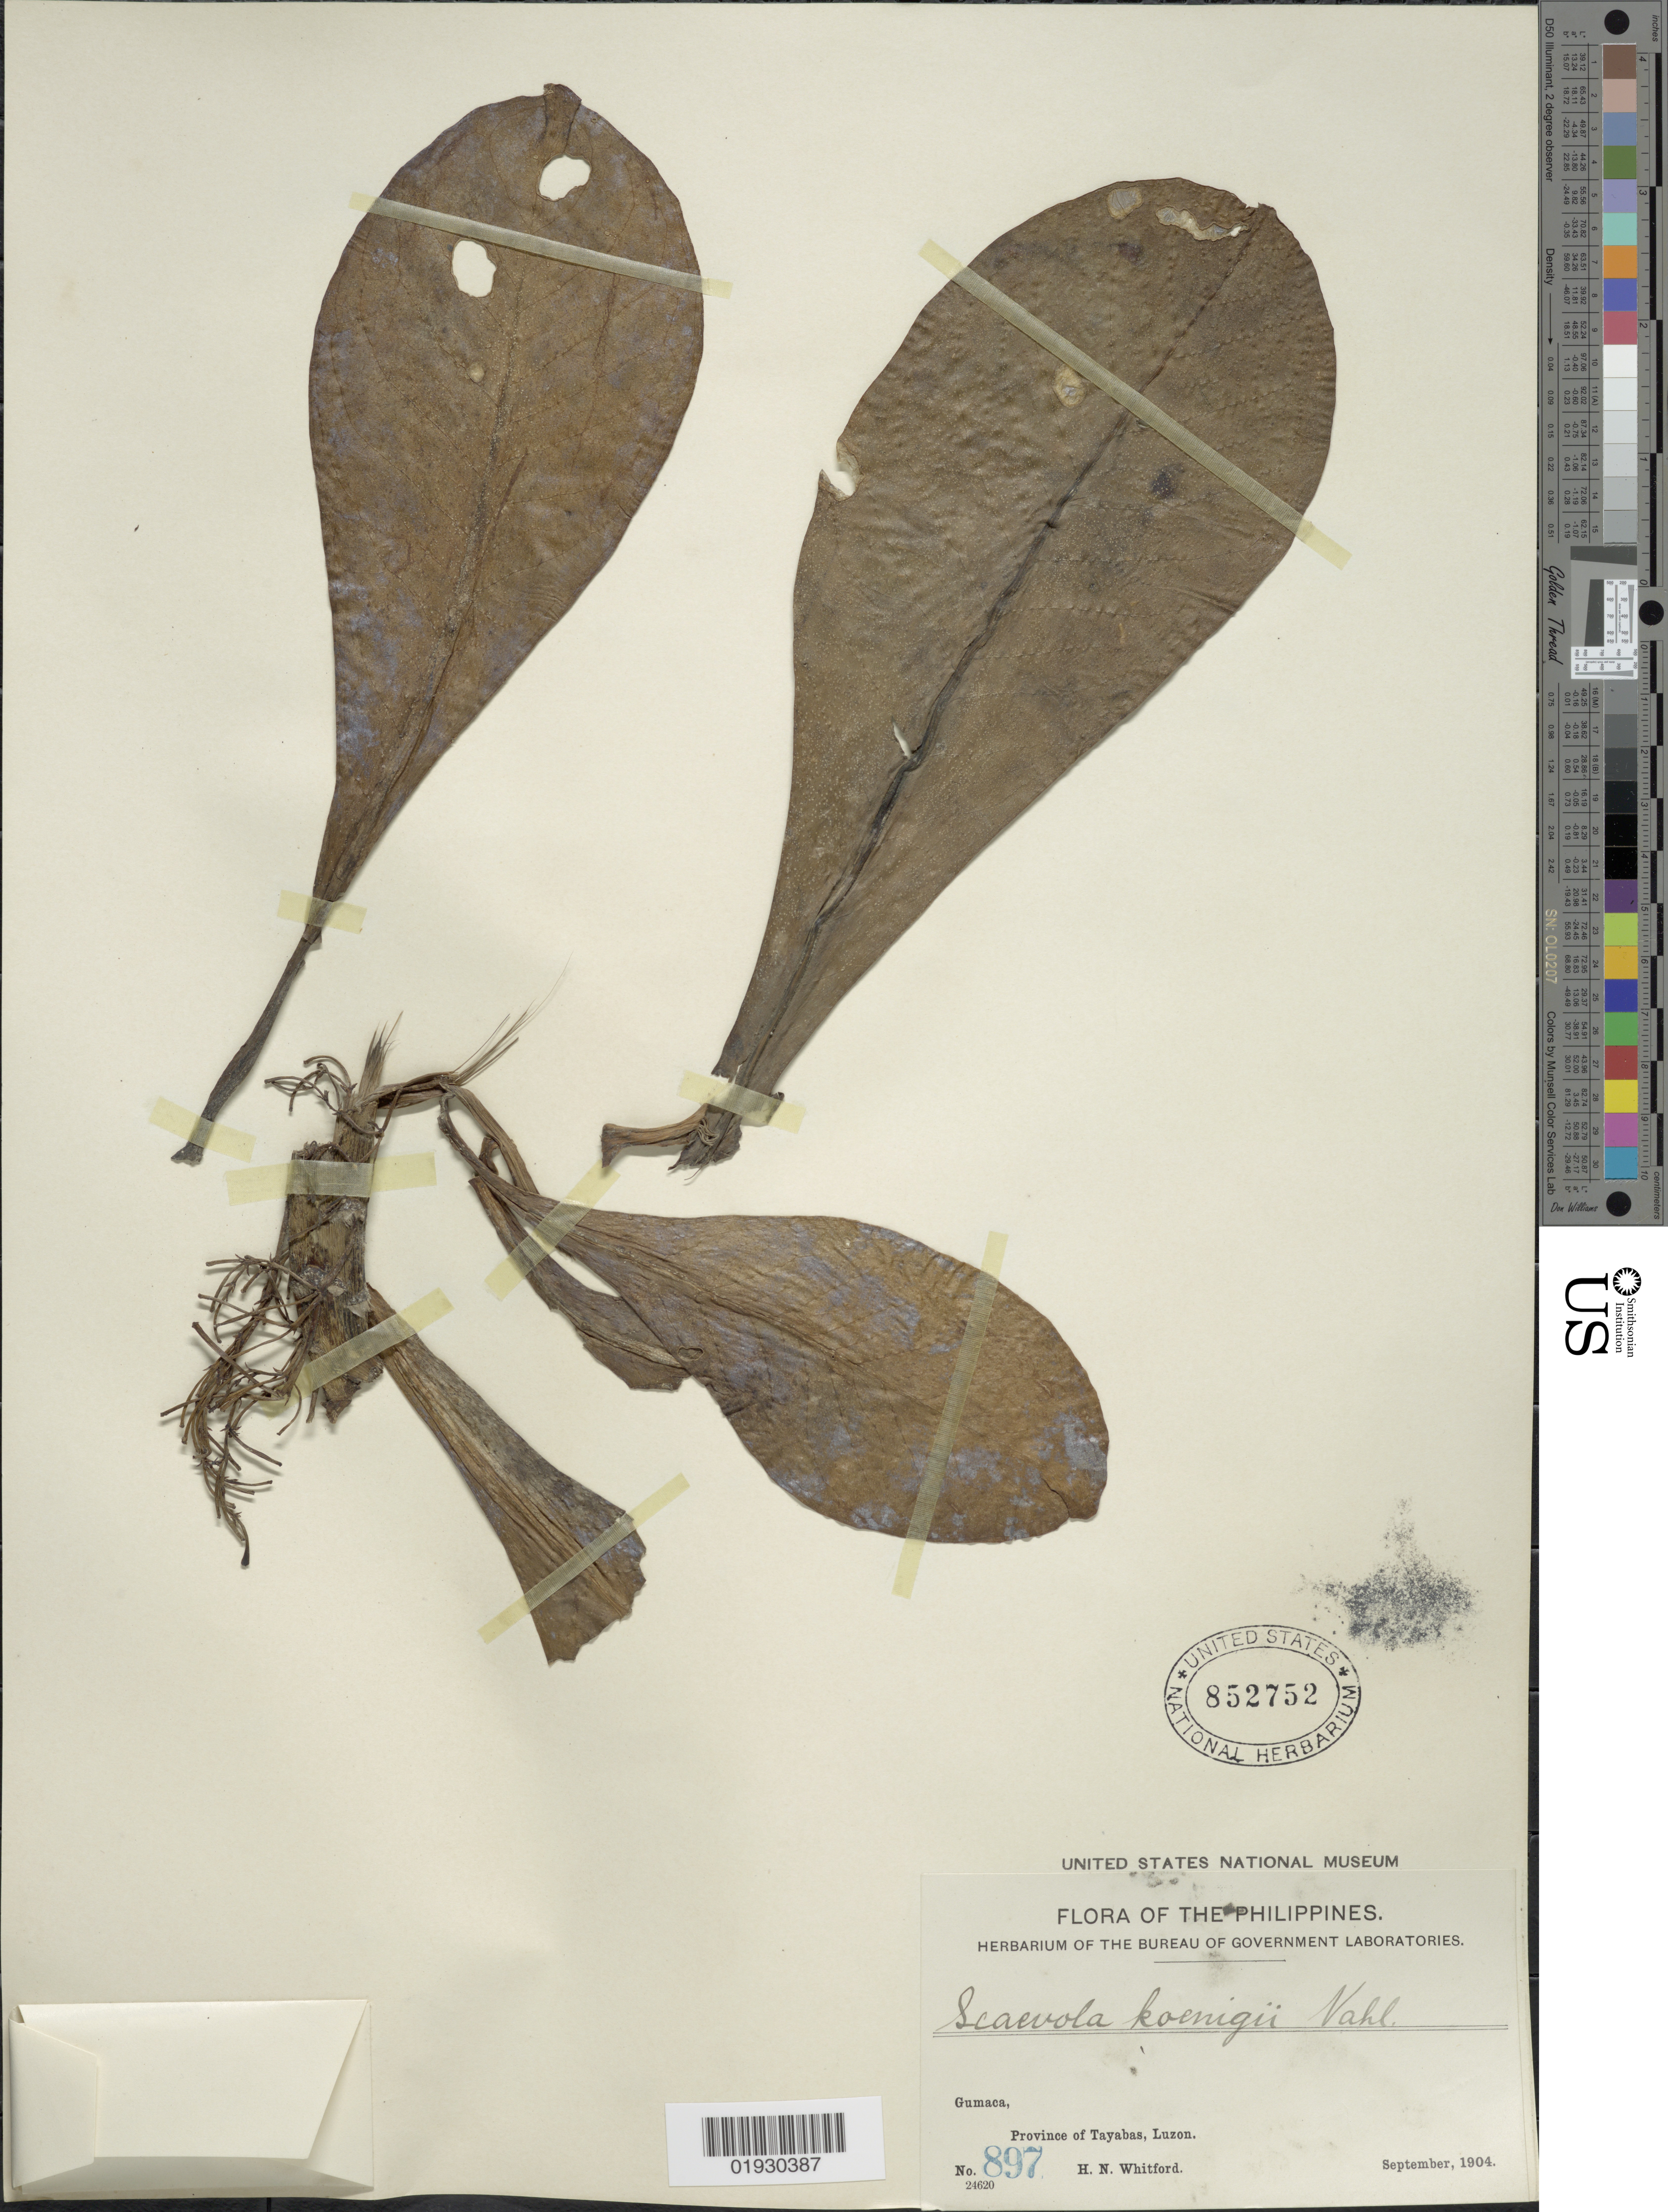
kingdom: Plantae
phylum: Tracheophyta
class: Magnoliopsida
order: Asterales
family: Goodeniaceae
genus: Scaevola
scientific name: Scaevola taccada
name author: (Gaertn.) Roxb.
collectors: H. N. Whitford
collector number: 897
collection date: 1904-09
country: Philippines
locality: Gumaca, Province of Tayabas, Luzon.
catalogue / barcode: US 852752